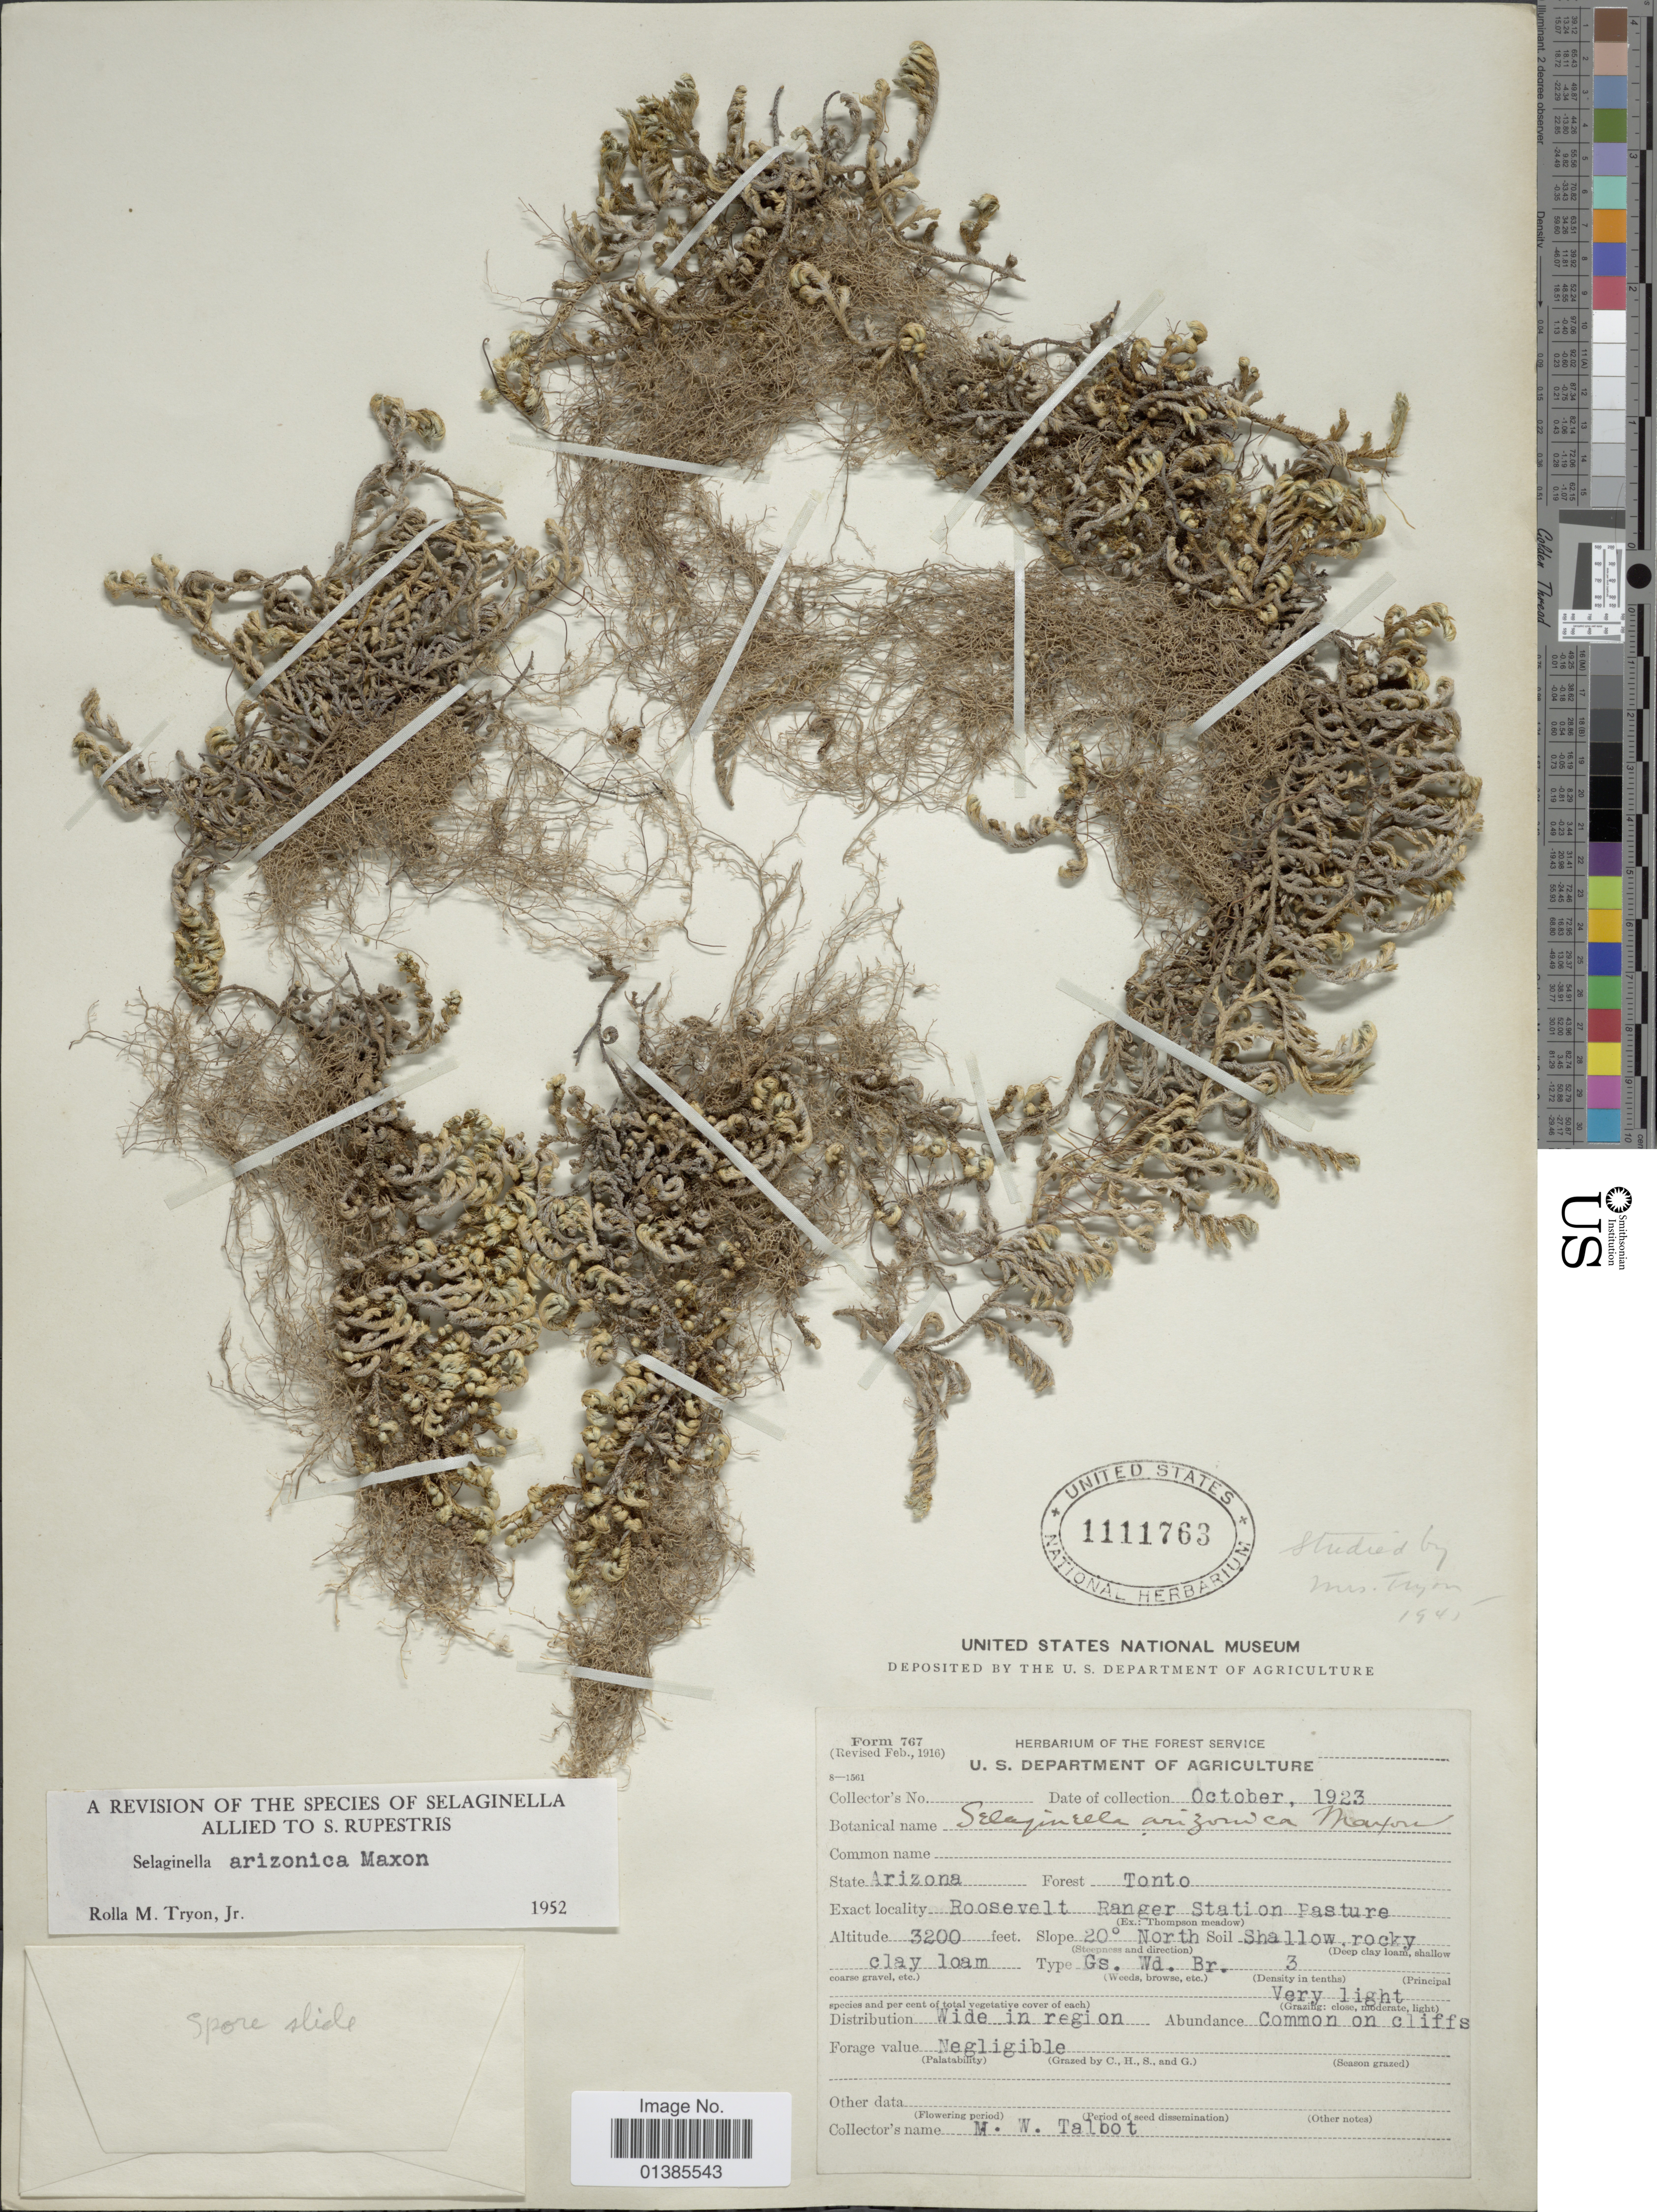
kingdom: Plantae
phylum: Tracheophyta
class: Lycopodiopsida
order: Selaginellales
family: Selaginellaceae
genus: Selaginella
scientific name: Selaginella arizonica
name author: Maxon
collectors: M. Talbot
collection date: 1923-10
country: United States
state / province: Arizona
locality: Forest Tonto. Roosevelt Ranger Station Pasture.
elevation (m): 975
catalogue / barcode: US 1111763